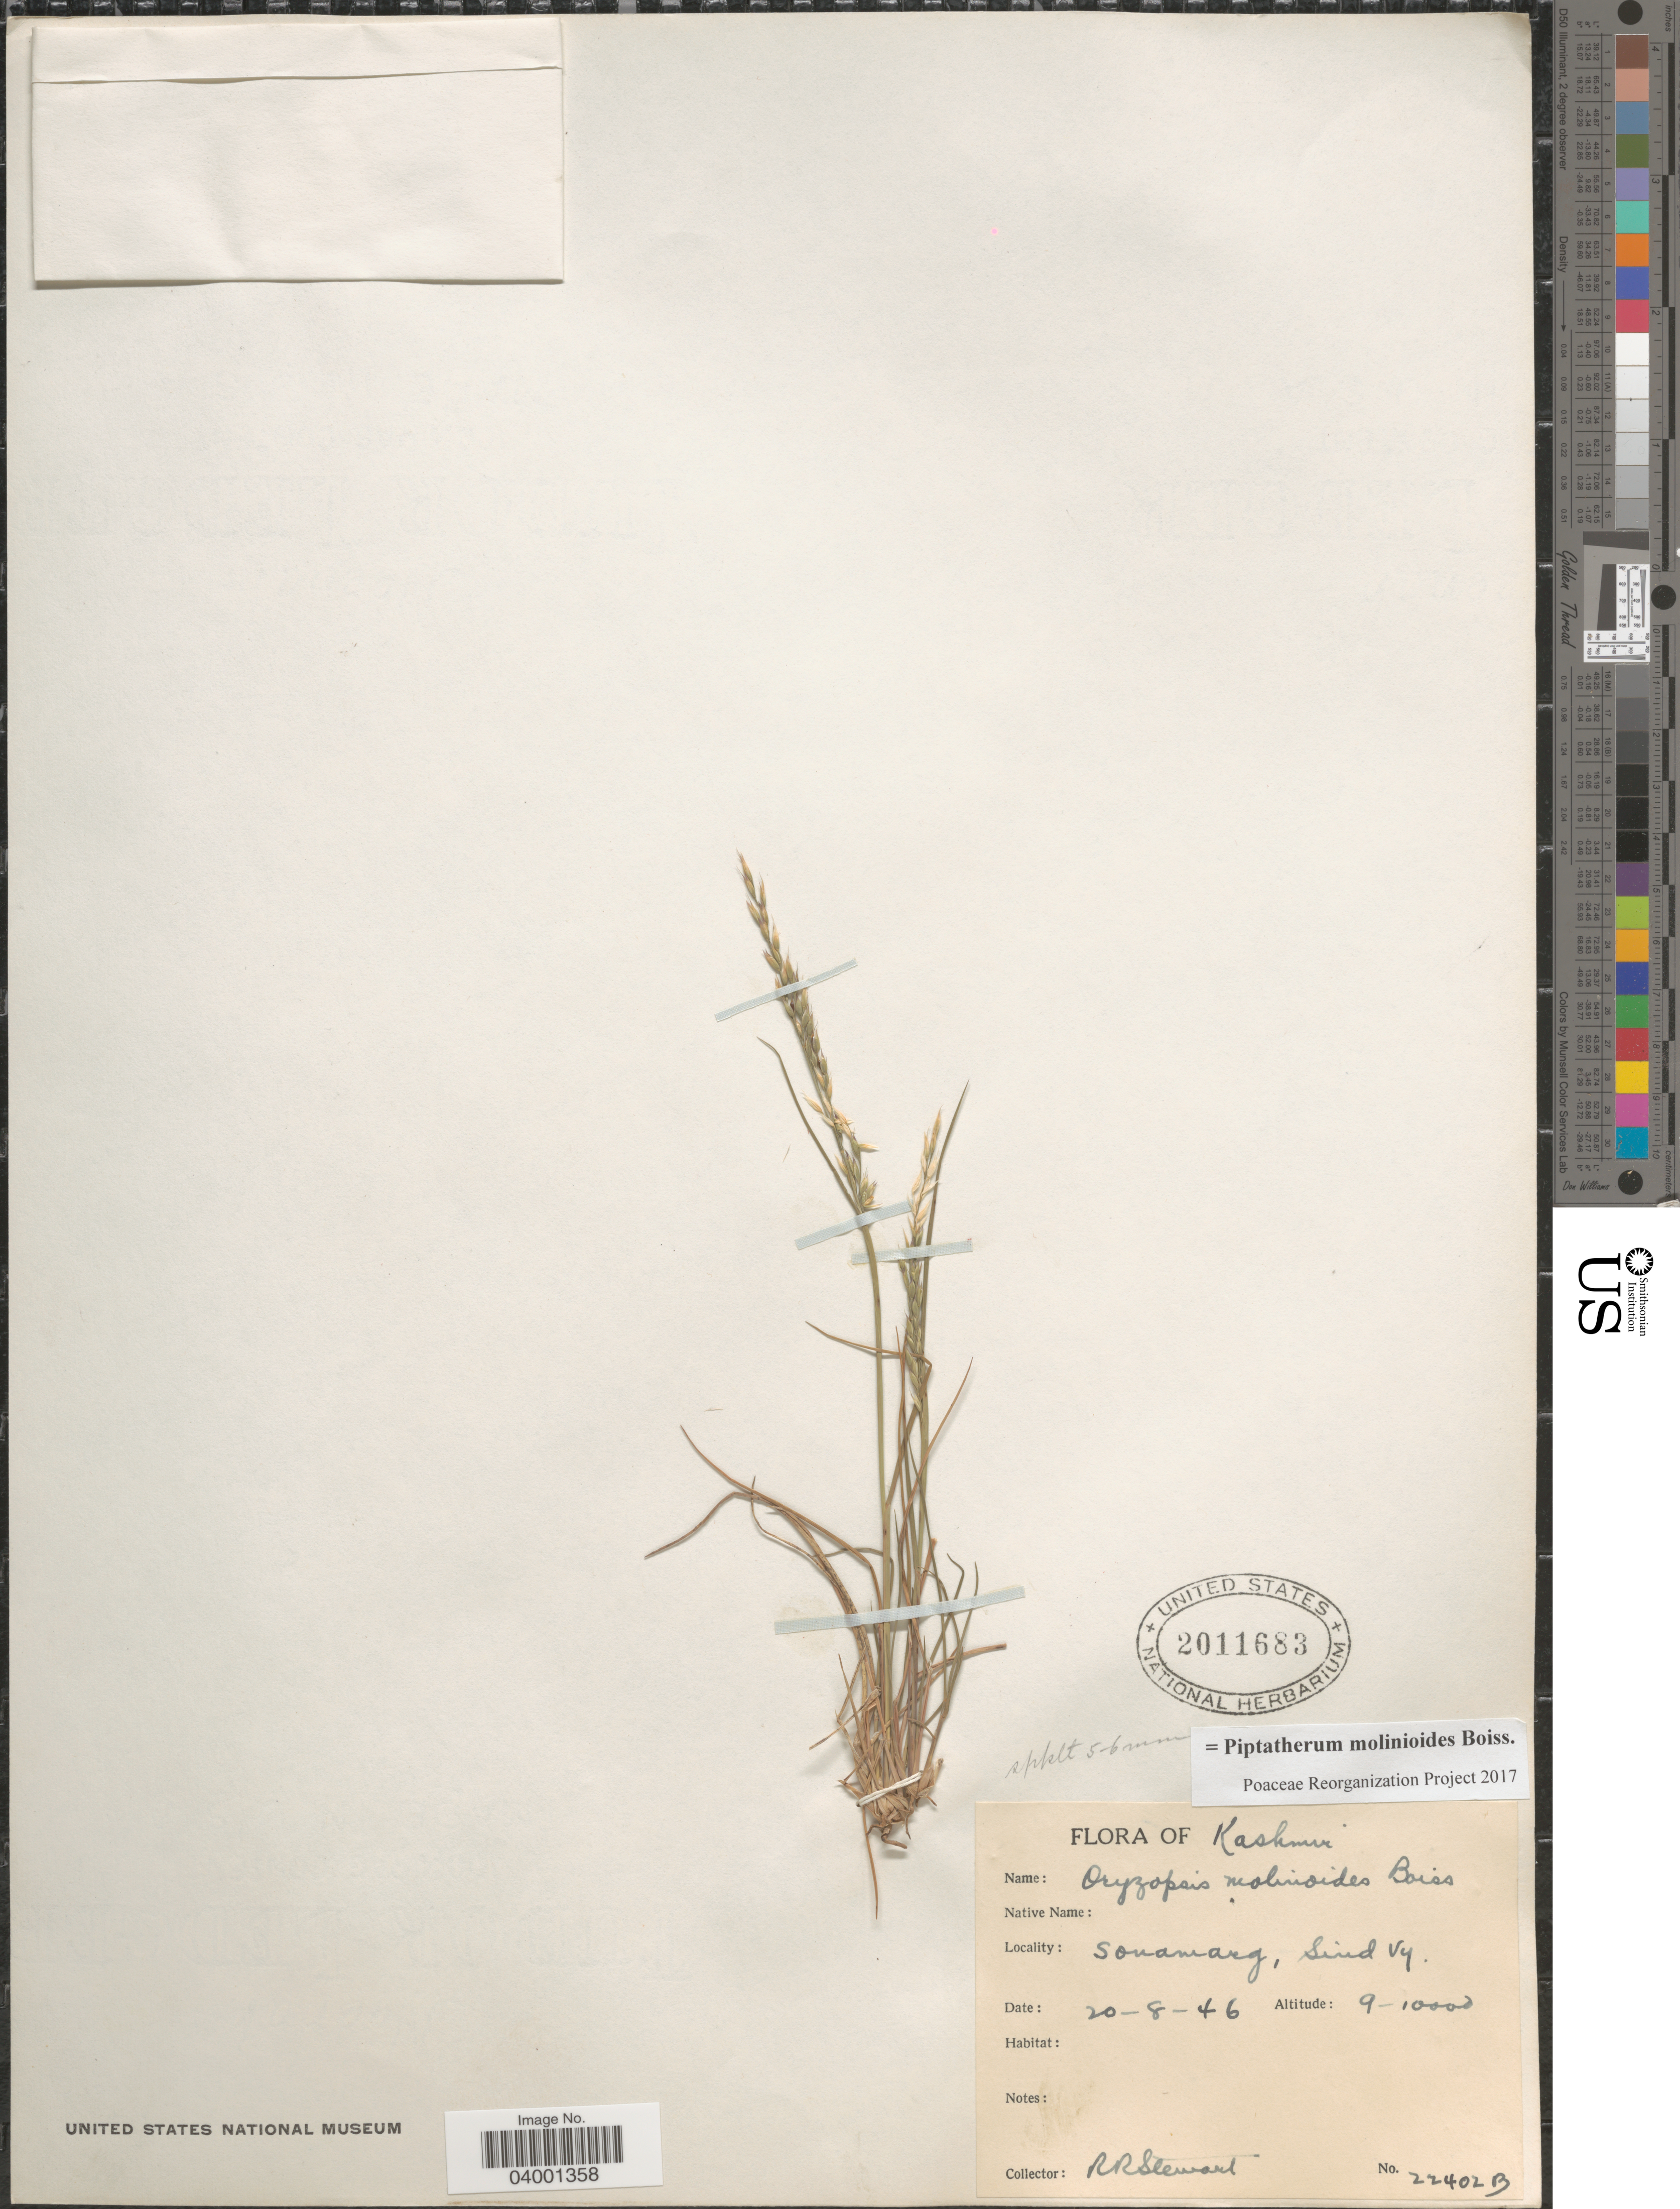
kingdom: Plantae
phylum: Tracheophyta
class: Liliopsida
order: Poales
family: Poaceae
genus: Piptatherum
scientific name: Piptatherum molinioides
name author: Boiss.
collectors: R. Stewart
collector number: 22402B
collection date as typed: Transcribed d/m/y: 20/8/46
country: India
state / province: Jammu and Kashmir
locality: Kashmir. Sonamarg, Sind Vy.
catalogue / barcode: US 2011683